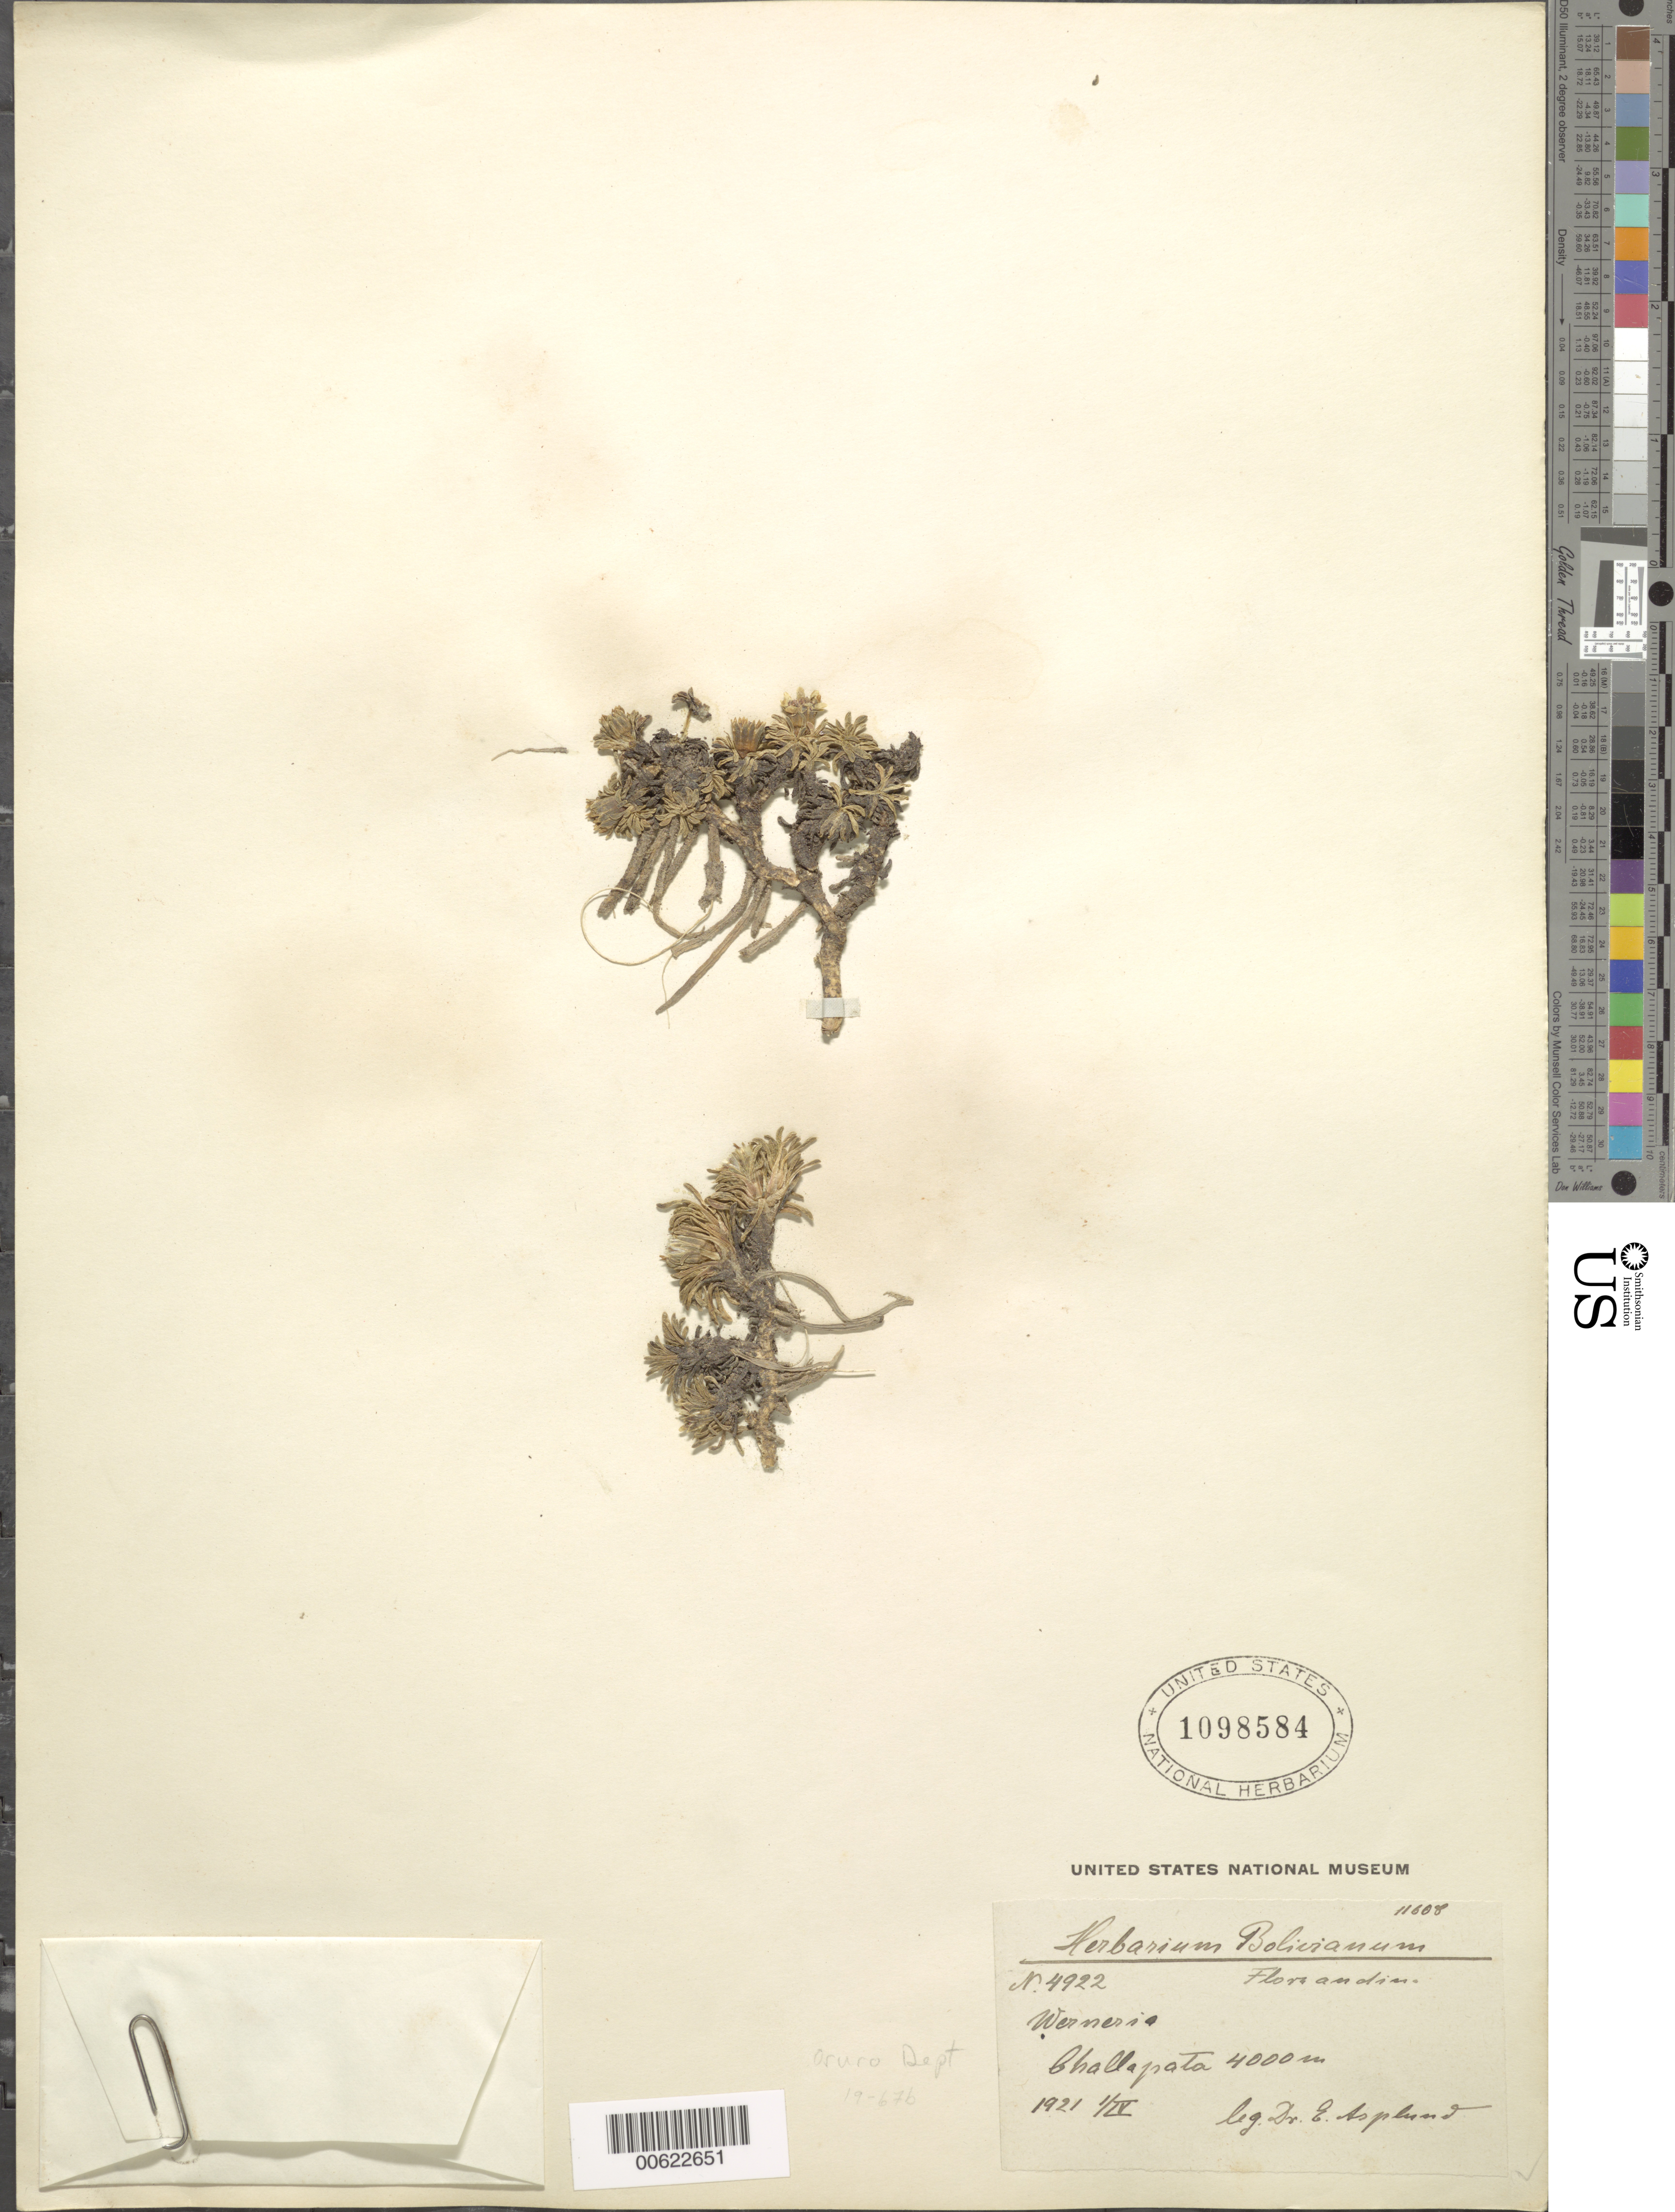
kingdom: Plantae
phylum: Tracheophyta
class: Magnoliopsida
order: Asterales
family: Asteraceae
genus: Werneria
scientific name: Werneria aretioides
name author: Wedd.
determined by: Calvo, Joel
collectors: E. Asplund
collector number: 4922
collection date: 1921-04-01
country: Bolivia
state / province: Oruro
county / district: Abaroa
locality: Challapata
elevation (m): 4000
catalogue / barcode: US 1098584